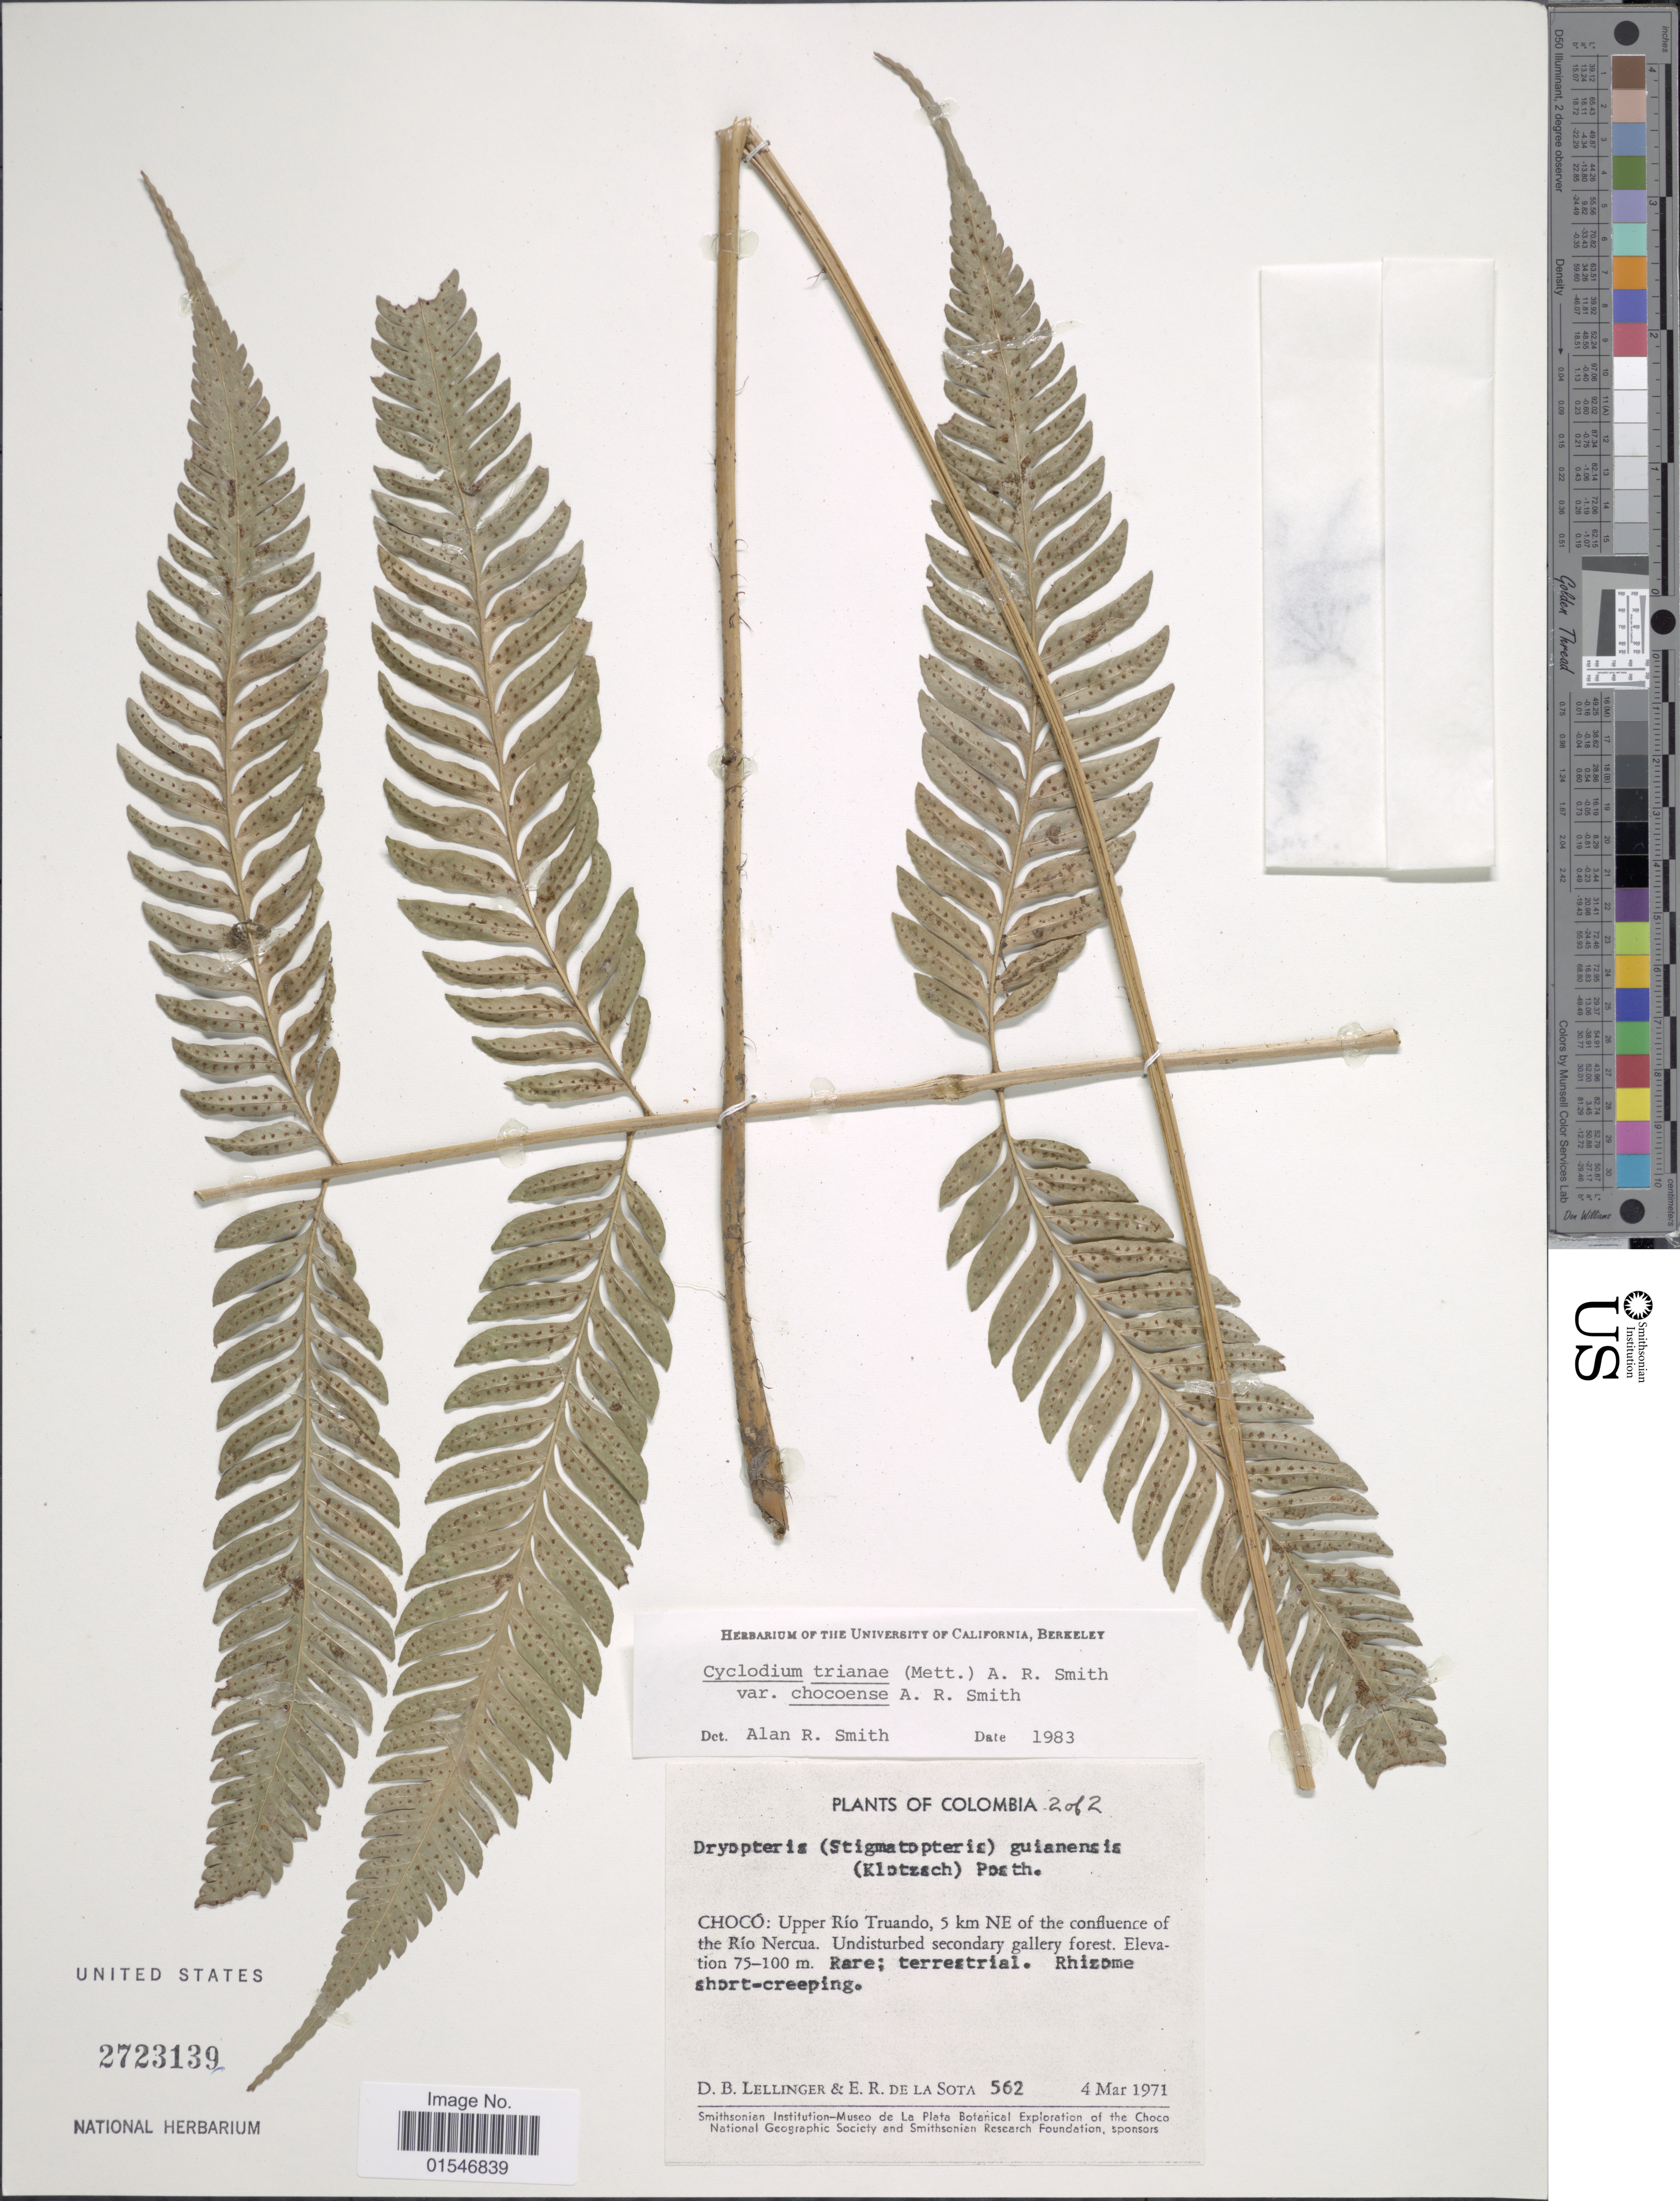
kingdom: Plantae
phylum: Tracheophyta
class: Polypodiopsida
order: Polypodiales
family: Dryopteridaceae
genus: Cyclodium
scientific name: Cyclodium trianae var. chocoense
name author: A.R. Sm.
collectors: D. B. Lellinger & E. R. de la Sota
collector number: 562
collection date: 1971-03-04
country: Colombia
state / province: Chocó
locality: Colombia, Choco: Upper RioTruando, 5 km NE of the confluence of the Rio Nercua.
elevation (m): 75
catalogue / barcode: US 2723139